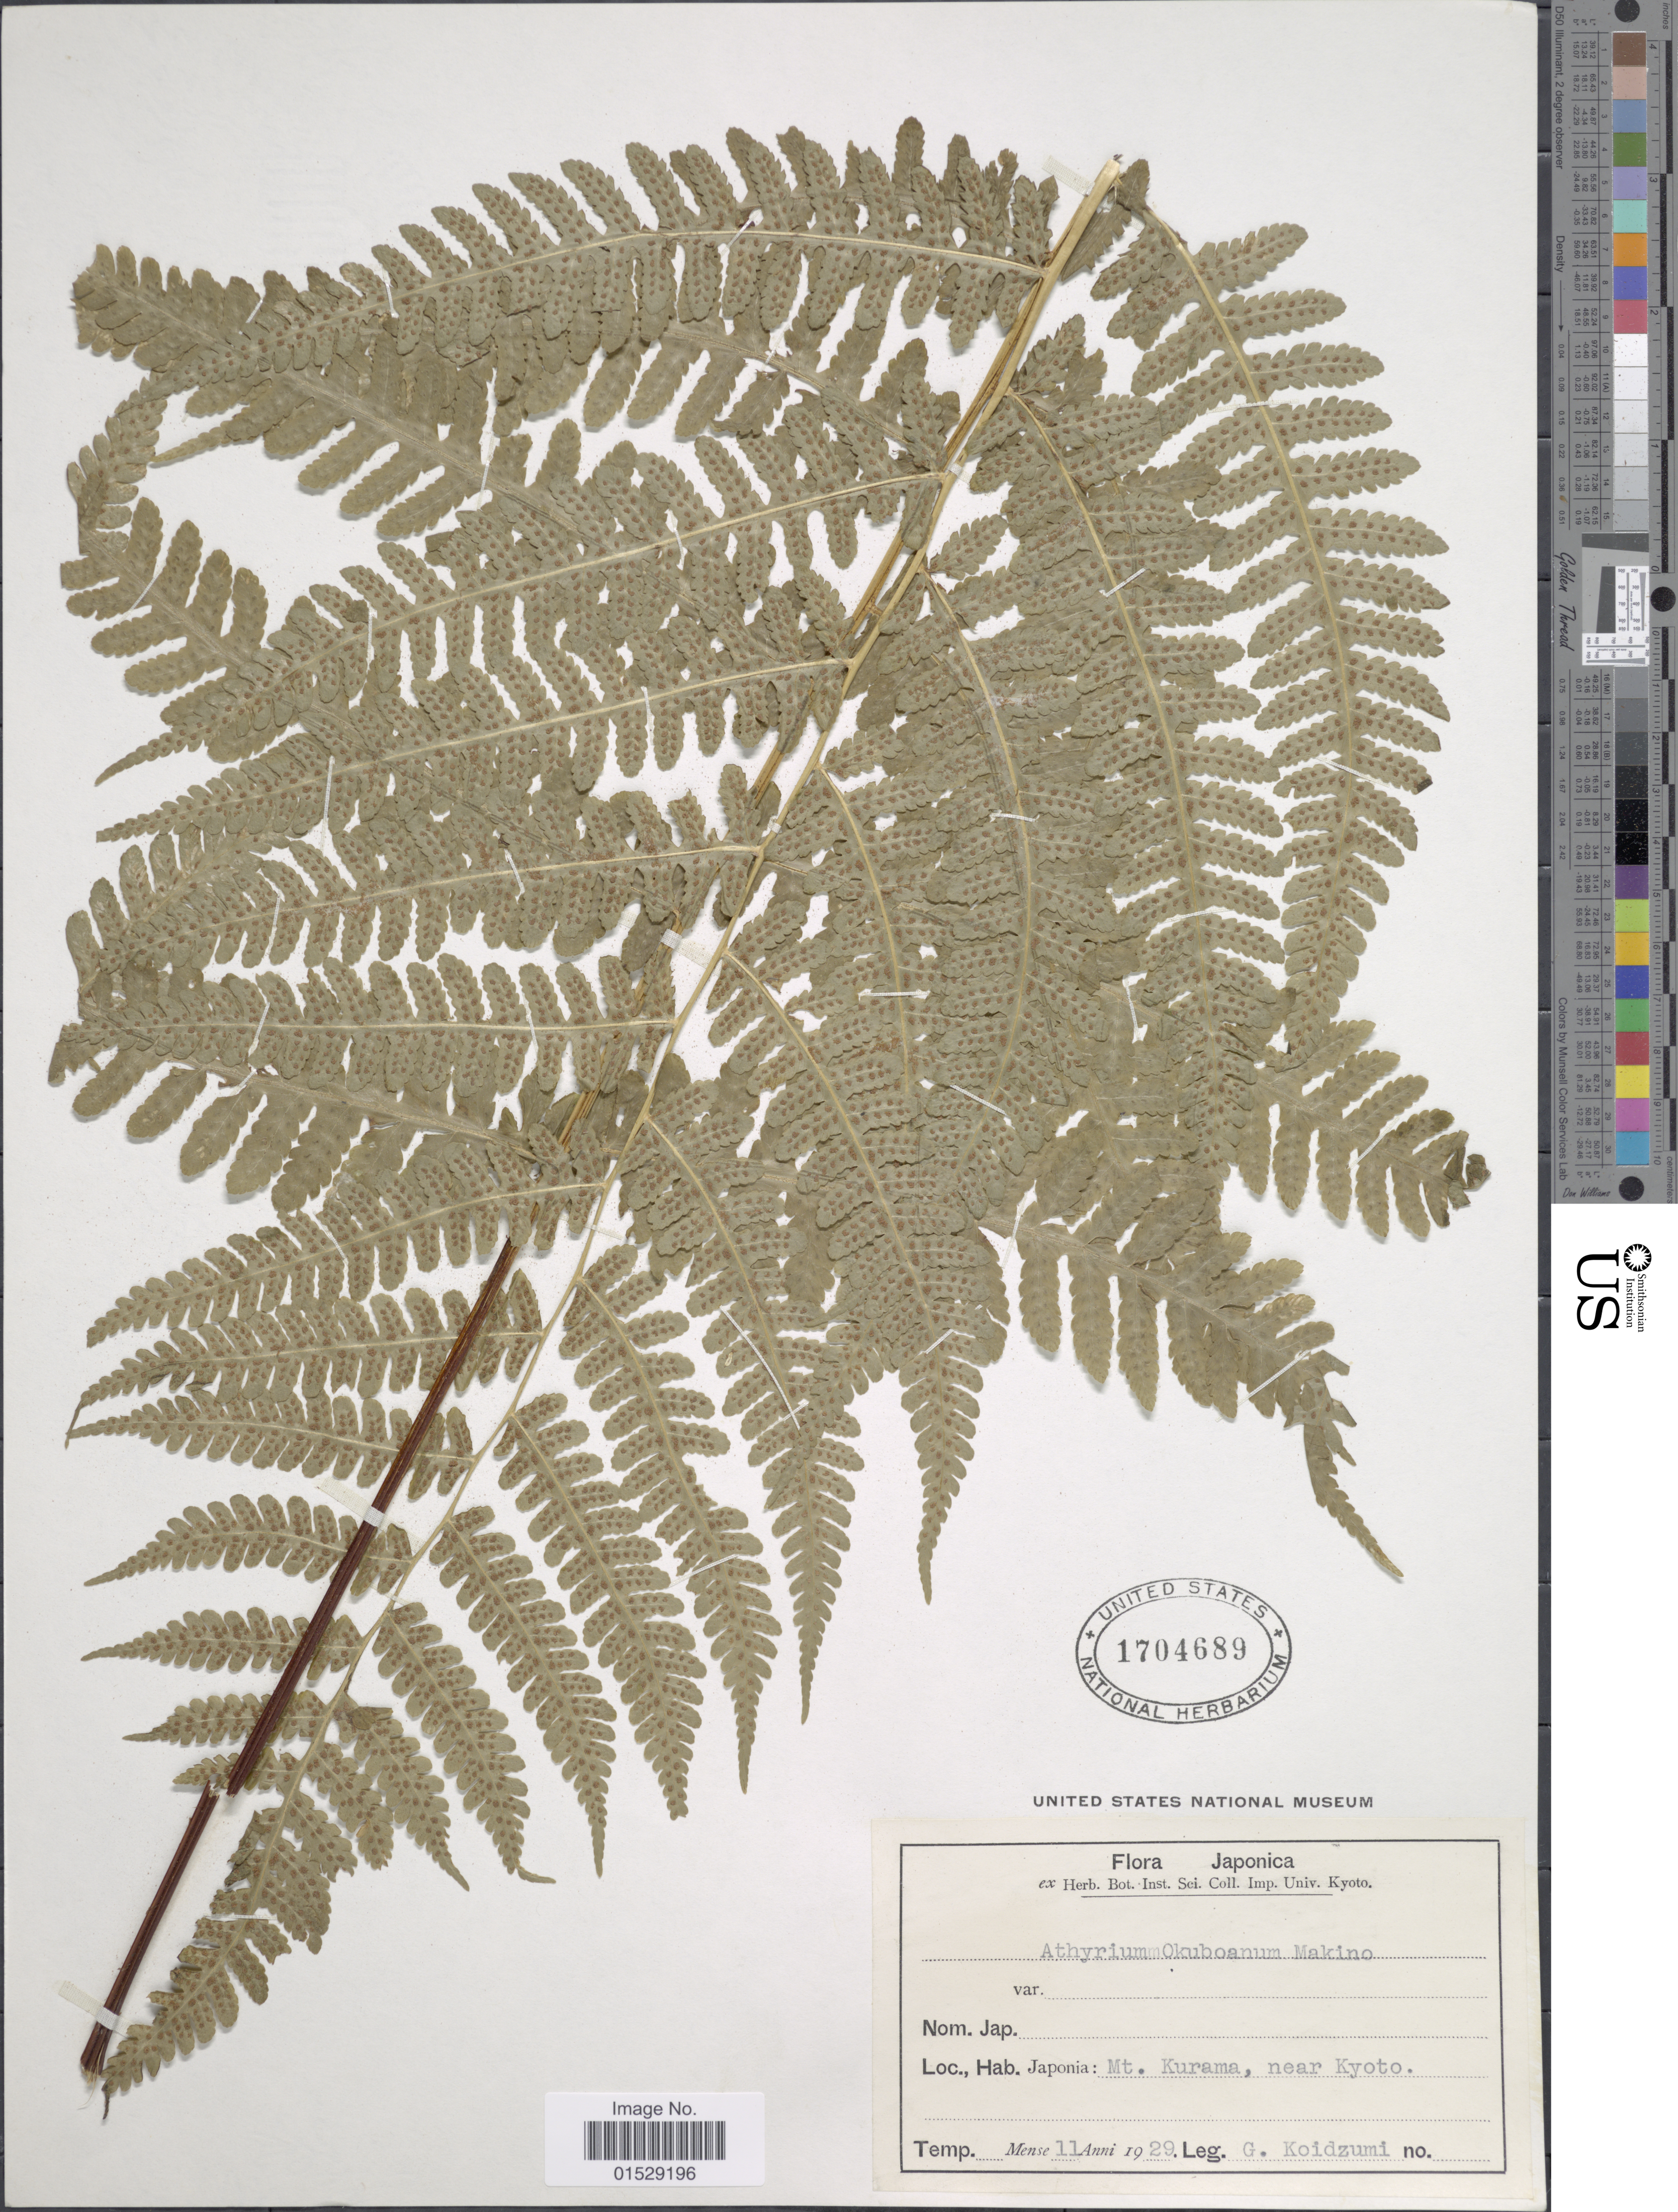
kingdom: Plantae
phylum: Tracheophyta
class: Polypodiopsida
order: Polypodiales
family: Athyriaceae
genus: Deparia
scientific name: Deparia okuboana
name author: (Makino) M. Kato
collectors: G. Koidzumi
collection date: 1929-11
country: Japan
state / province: Kyoto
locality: Japonica, Mt. Kurama, near Kyoto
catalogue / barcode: US 1704689